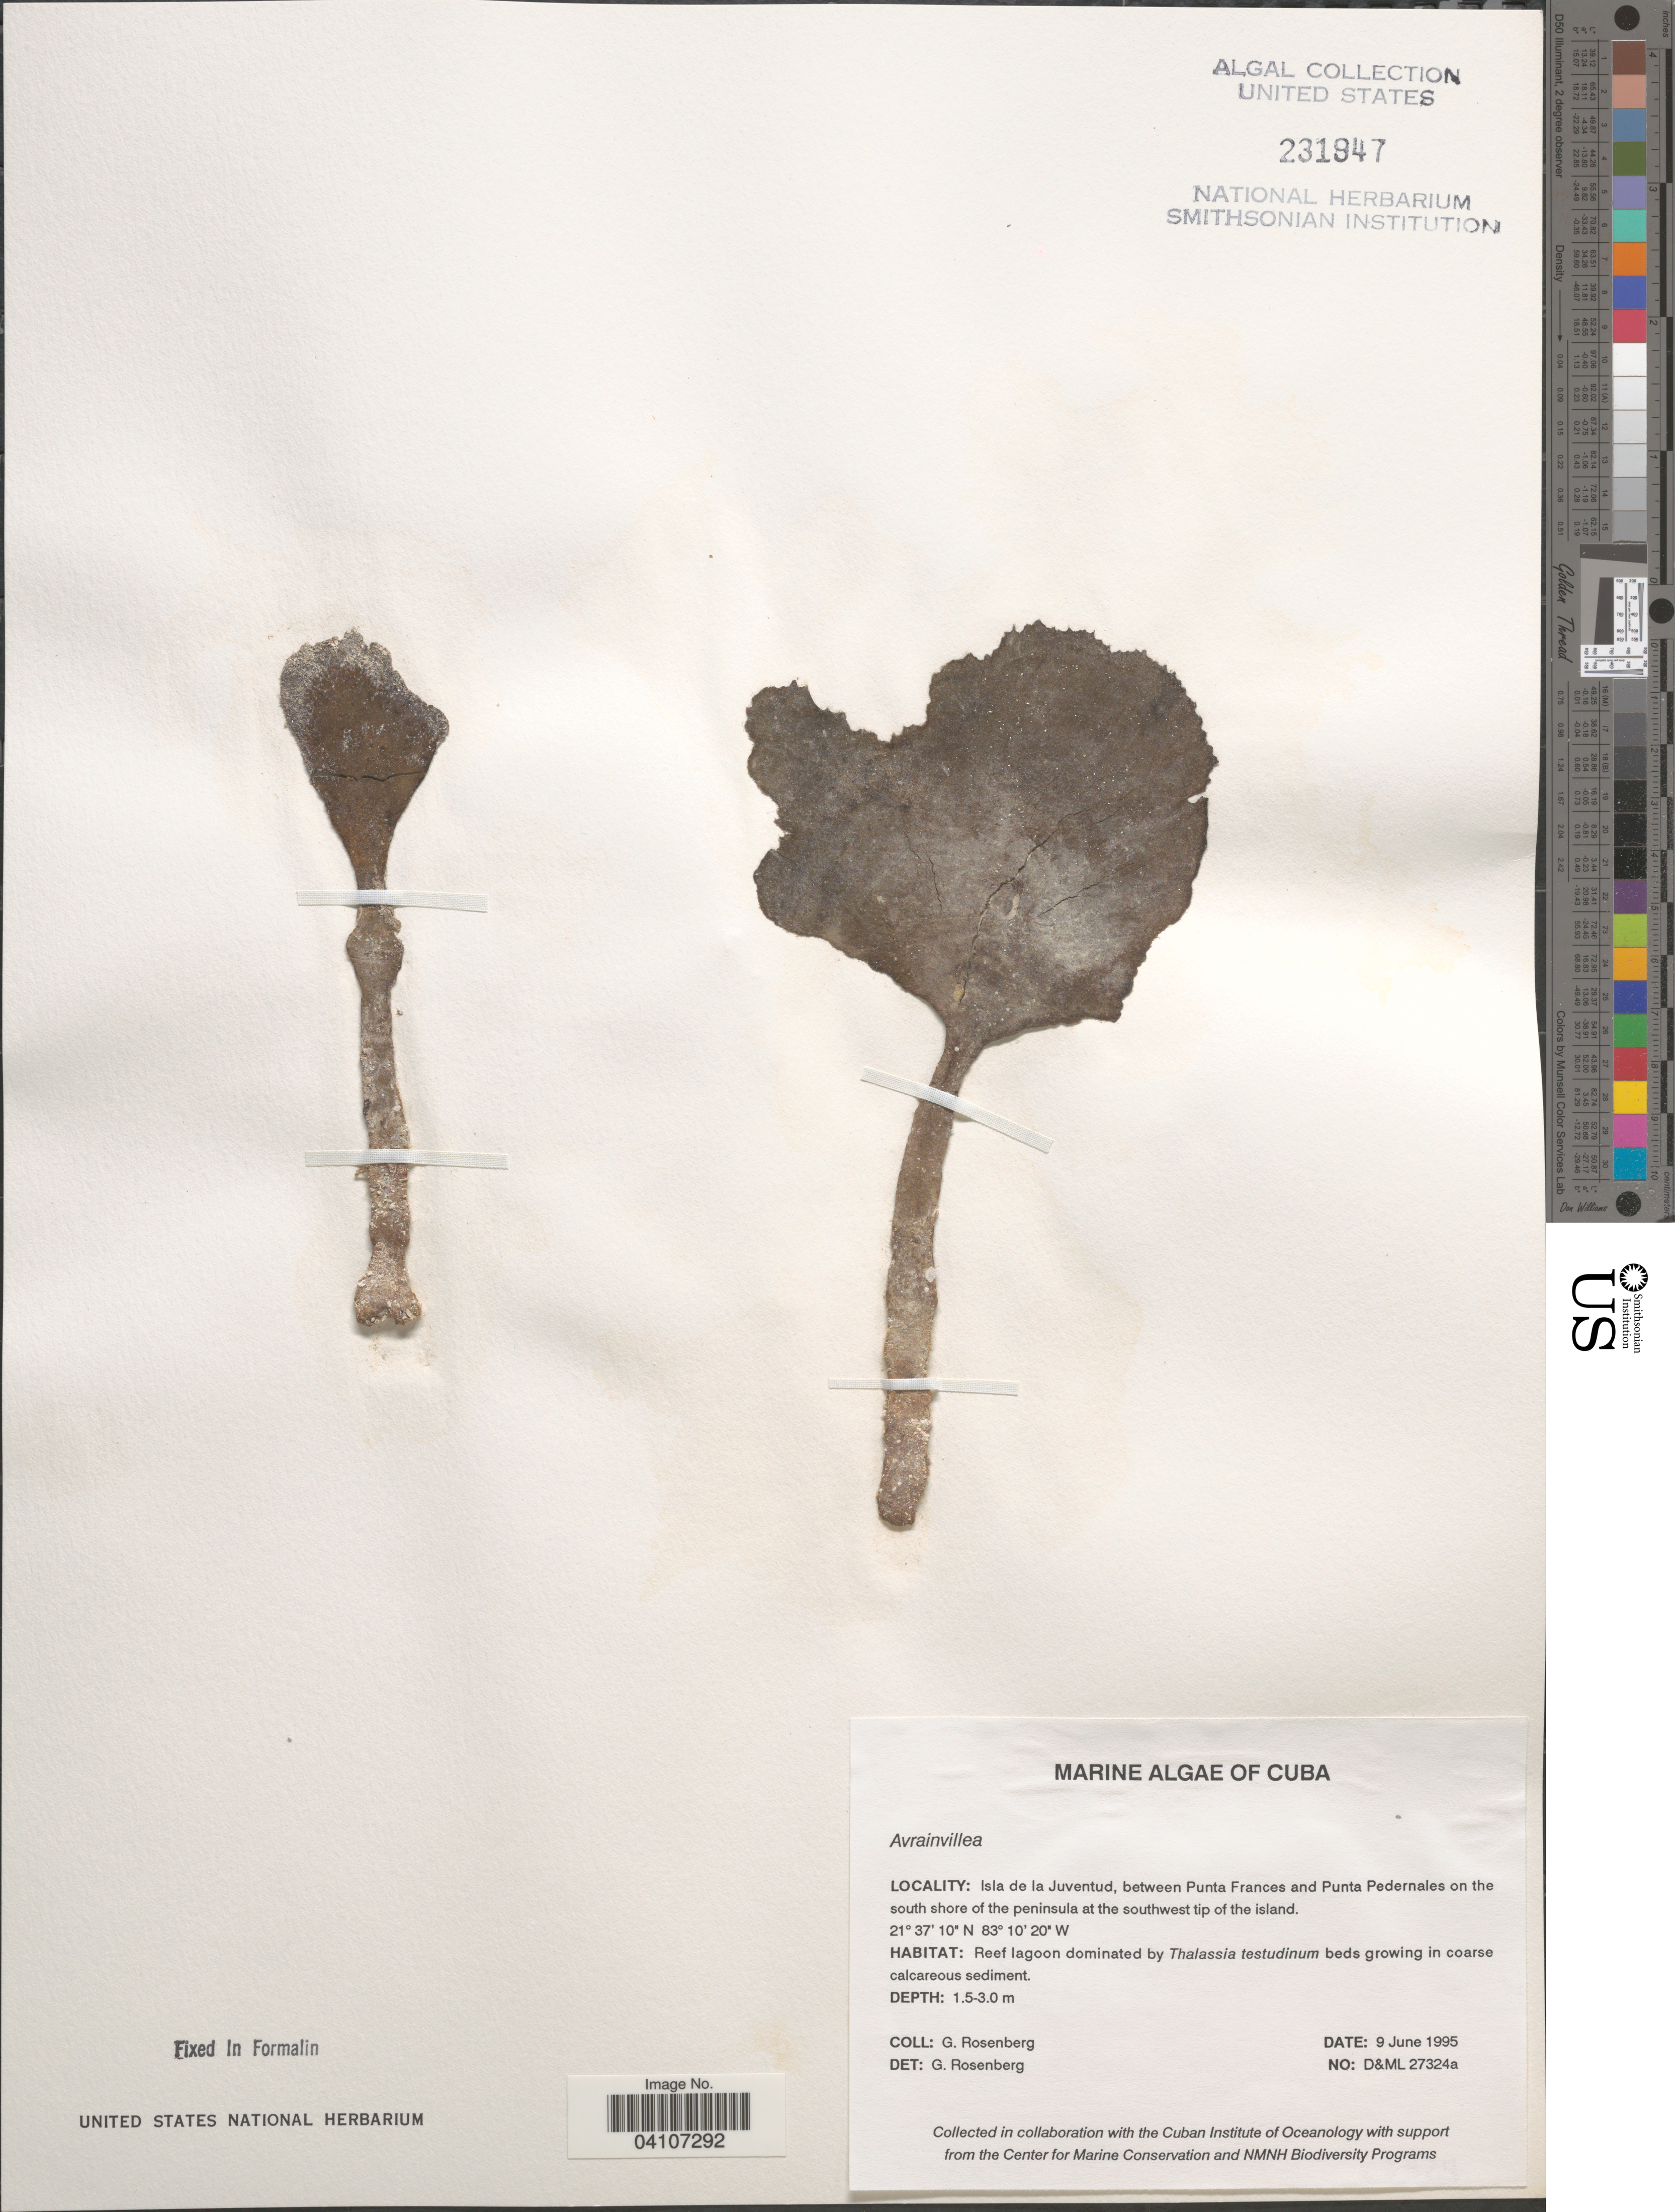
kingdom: Plantae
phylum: Chlorophyta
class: Ulvophyceae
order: Bryopsidales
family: Dichotomosiphonaceae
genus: Avrainvillea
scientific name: Avrainvillea sp.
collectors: G. Rosenberg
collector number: D&ML27324a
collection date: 1995-06-09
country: Cuba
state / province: Isla de la Juventud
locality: Between Punta Frances and Punta Pedernales on the south shore of the peninsula at the southwest tip of the island.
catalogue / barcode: US 231947